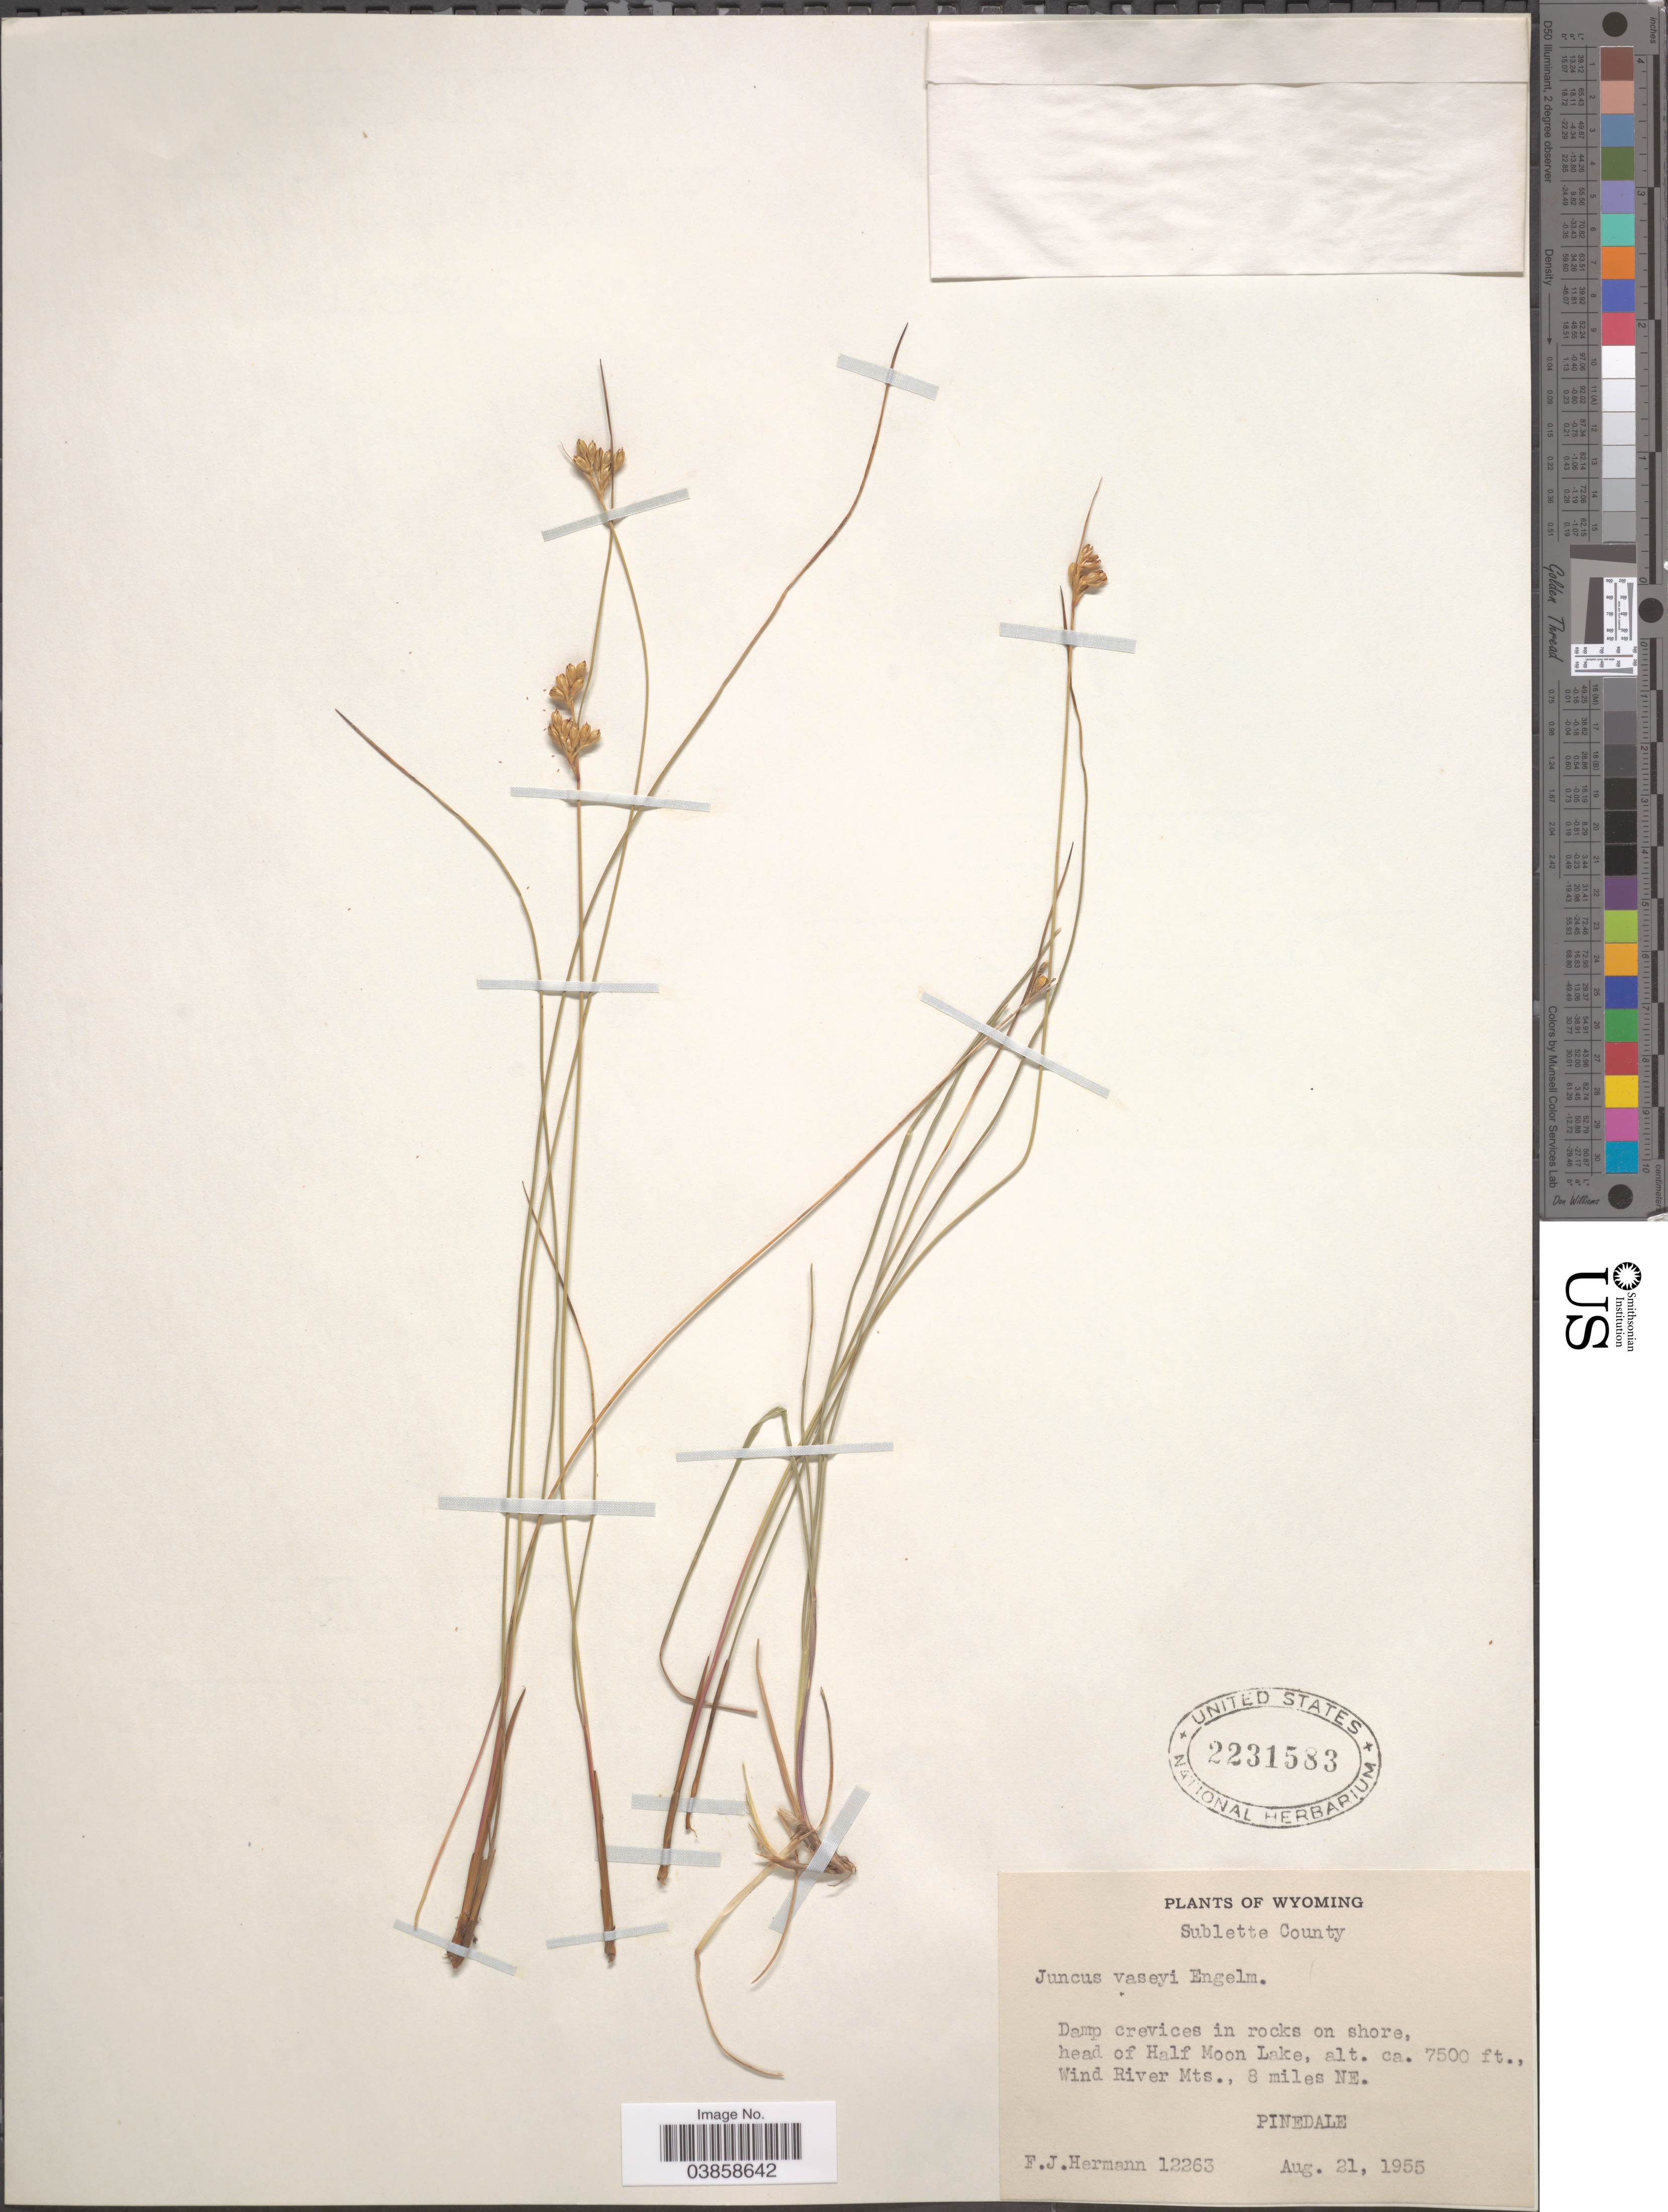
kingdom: Plantae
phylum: Tracheophyta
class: Liliopsida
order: Poales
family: Juncaceae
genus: Juncus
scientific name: Juncus vaseyi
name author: Engelm.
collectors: F. J. Hermann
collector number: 12263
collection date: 1955-08-21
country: United States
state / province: Wyoming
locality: Sublette County. Head of Half Moon Lake, Wind River Mts., 8 miles NE. Pinedale.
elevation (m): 2286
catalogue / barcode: US 2231583